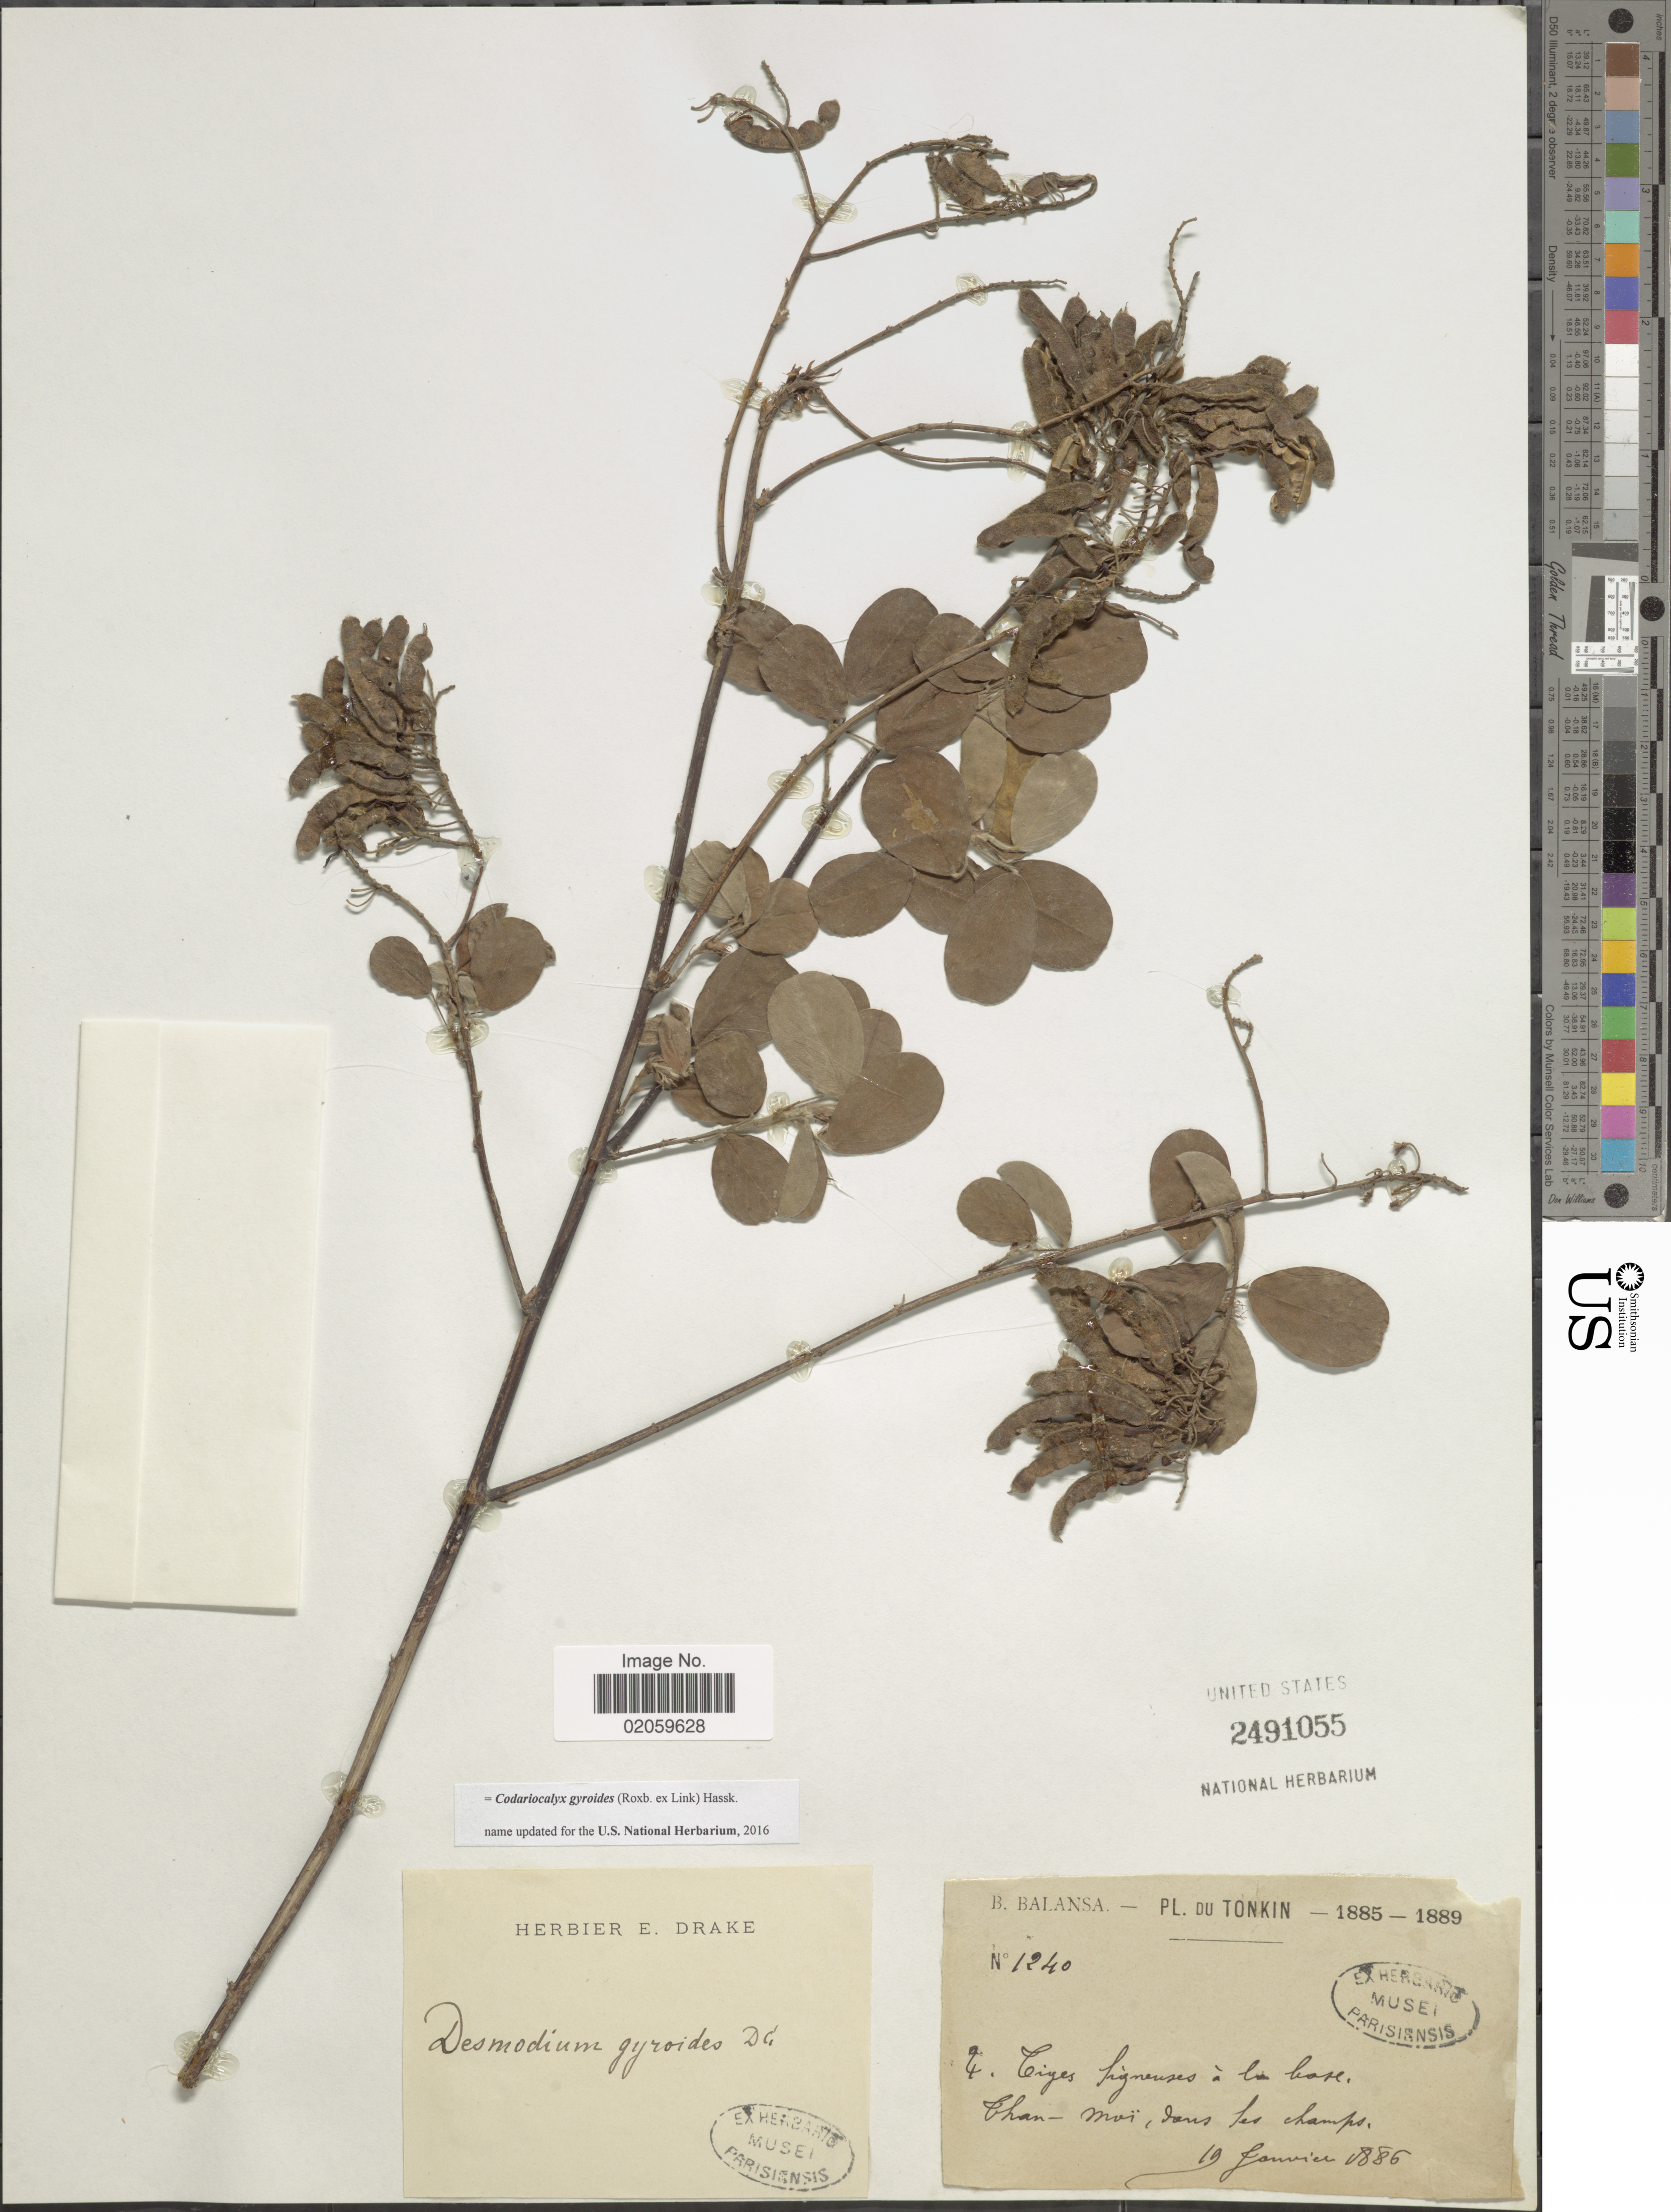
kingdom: Plantae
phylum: Tracheophyta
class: Magnoliopsida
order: Fabales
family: Fabaceae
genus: Codariocalyx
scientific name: Codariocalyx gyroides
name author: (Roxb. & Link) X.Y. Zhu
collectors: B. Balansa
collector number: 1240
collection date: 1886-01-19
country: Vietnam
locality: Tonkin, Chan-moi, dans les champs [interpreted]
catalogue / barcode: US 2491055